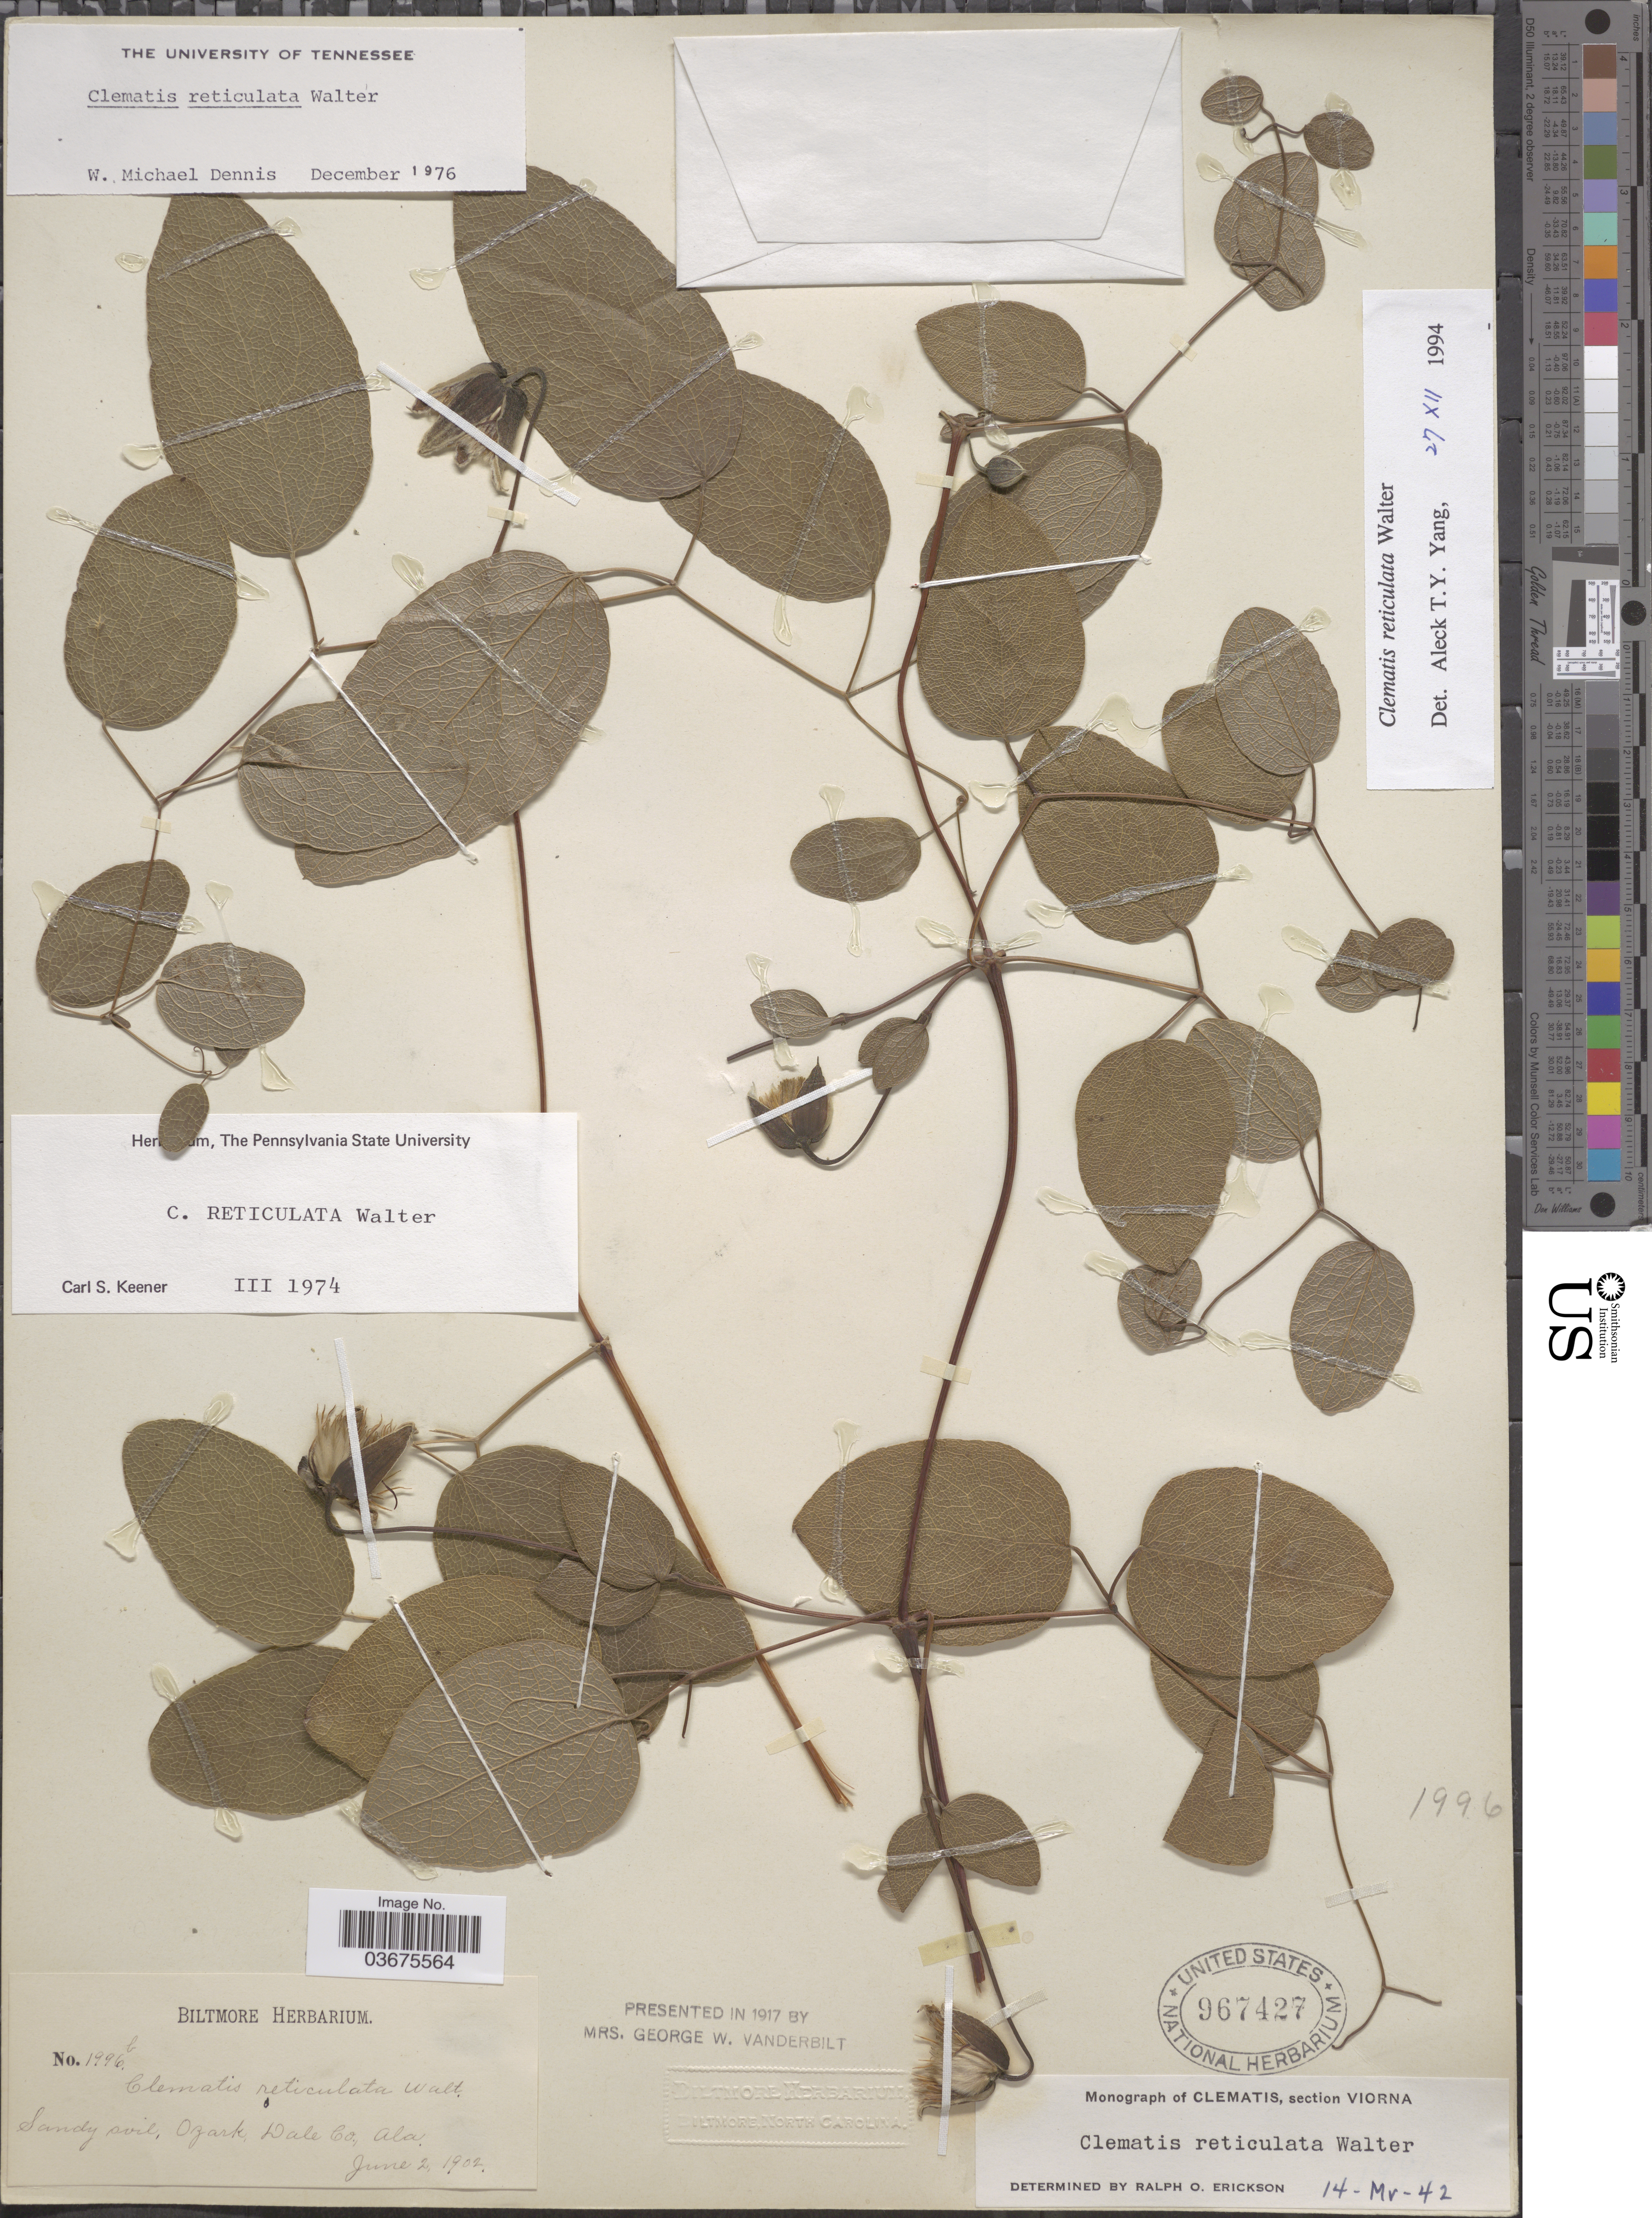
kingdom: Plantae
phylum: Tracheophyta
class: Magnoliopsida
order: Ranunculales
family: Ranunculaceae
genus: Clematis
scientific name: Clematis reticulata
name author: Walter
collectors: ex herb. Biltmore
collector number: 1996b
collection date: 1902-06-02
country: United States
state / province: Alabama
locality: Sandy soil, Ozark, Dale Co.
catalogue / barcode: US 967427